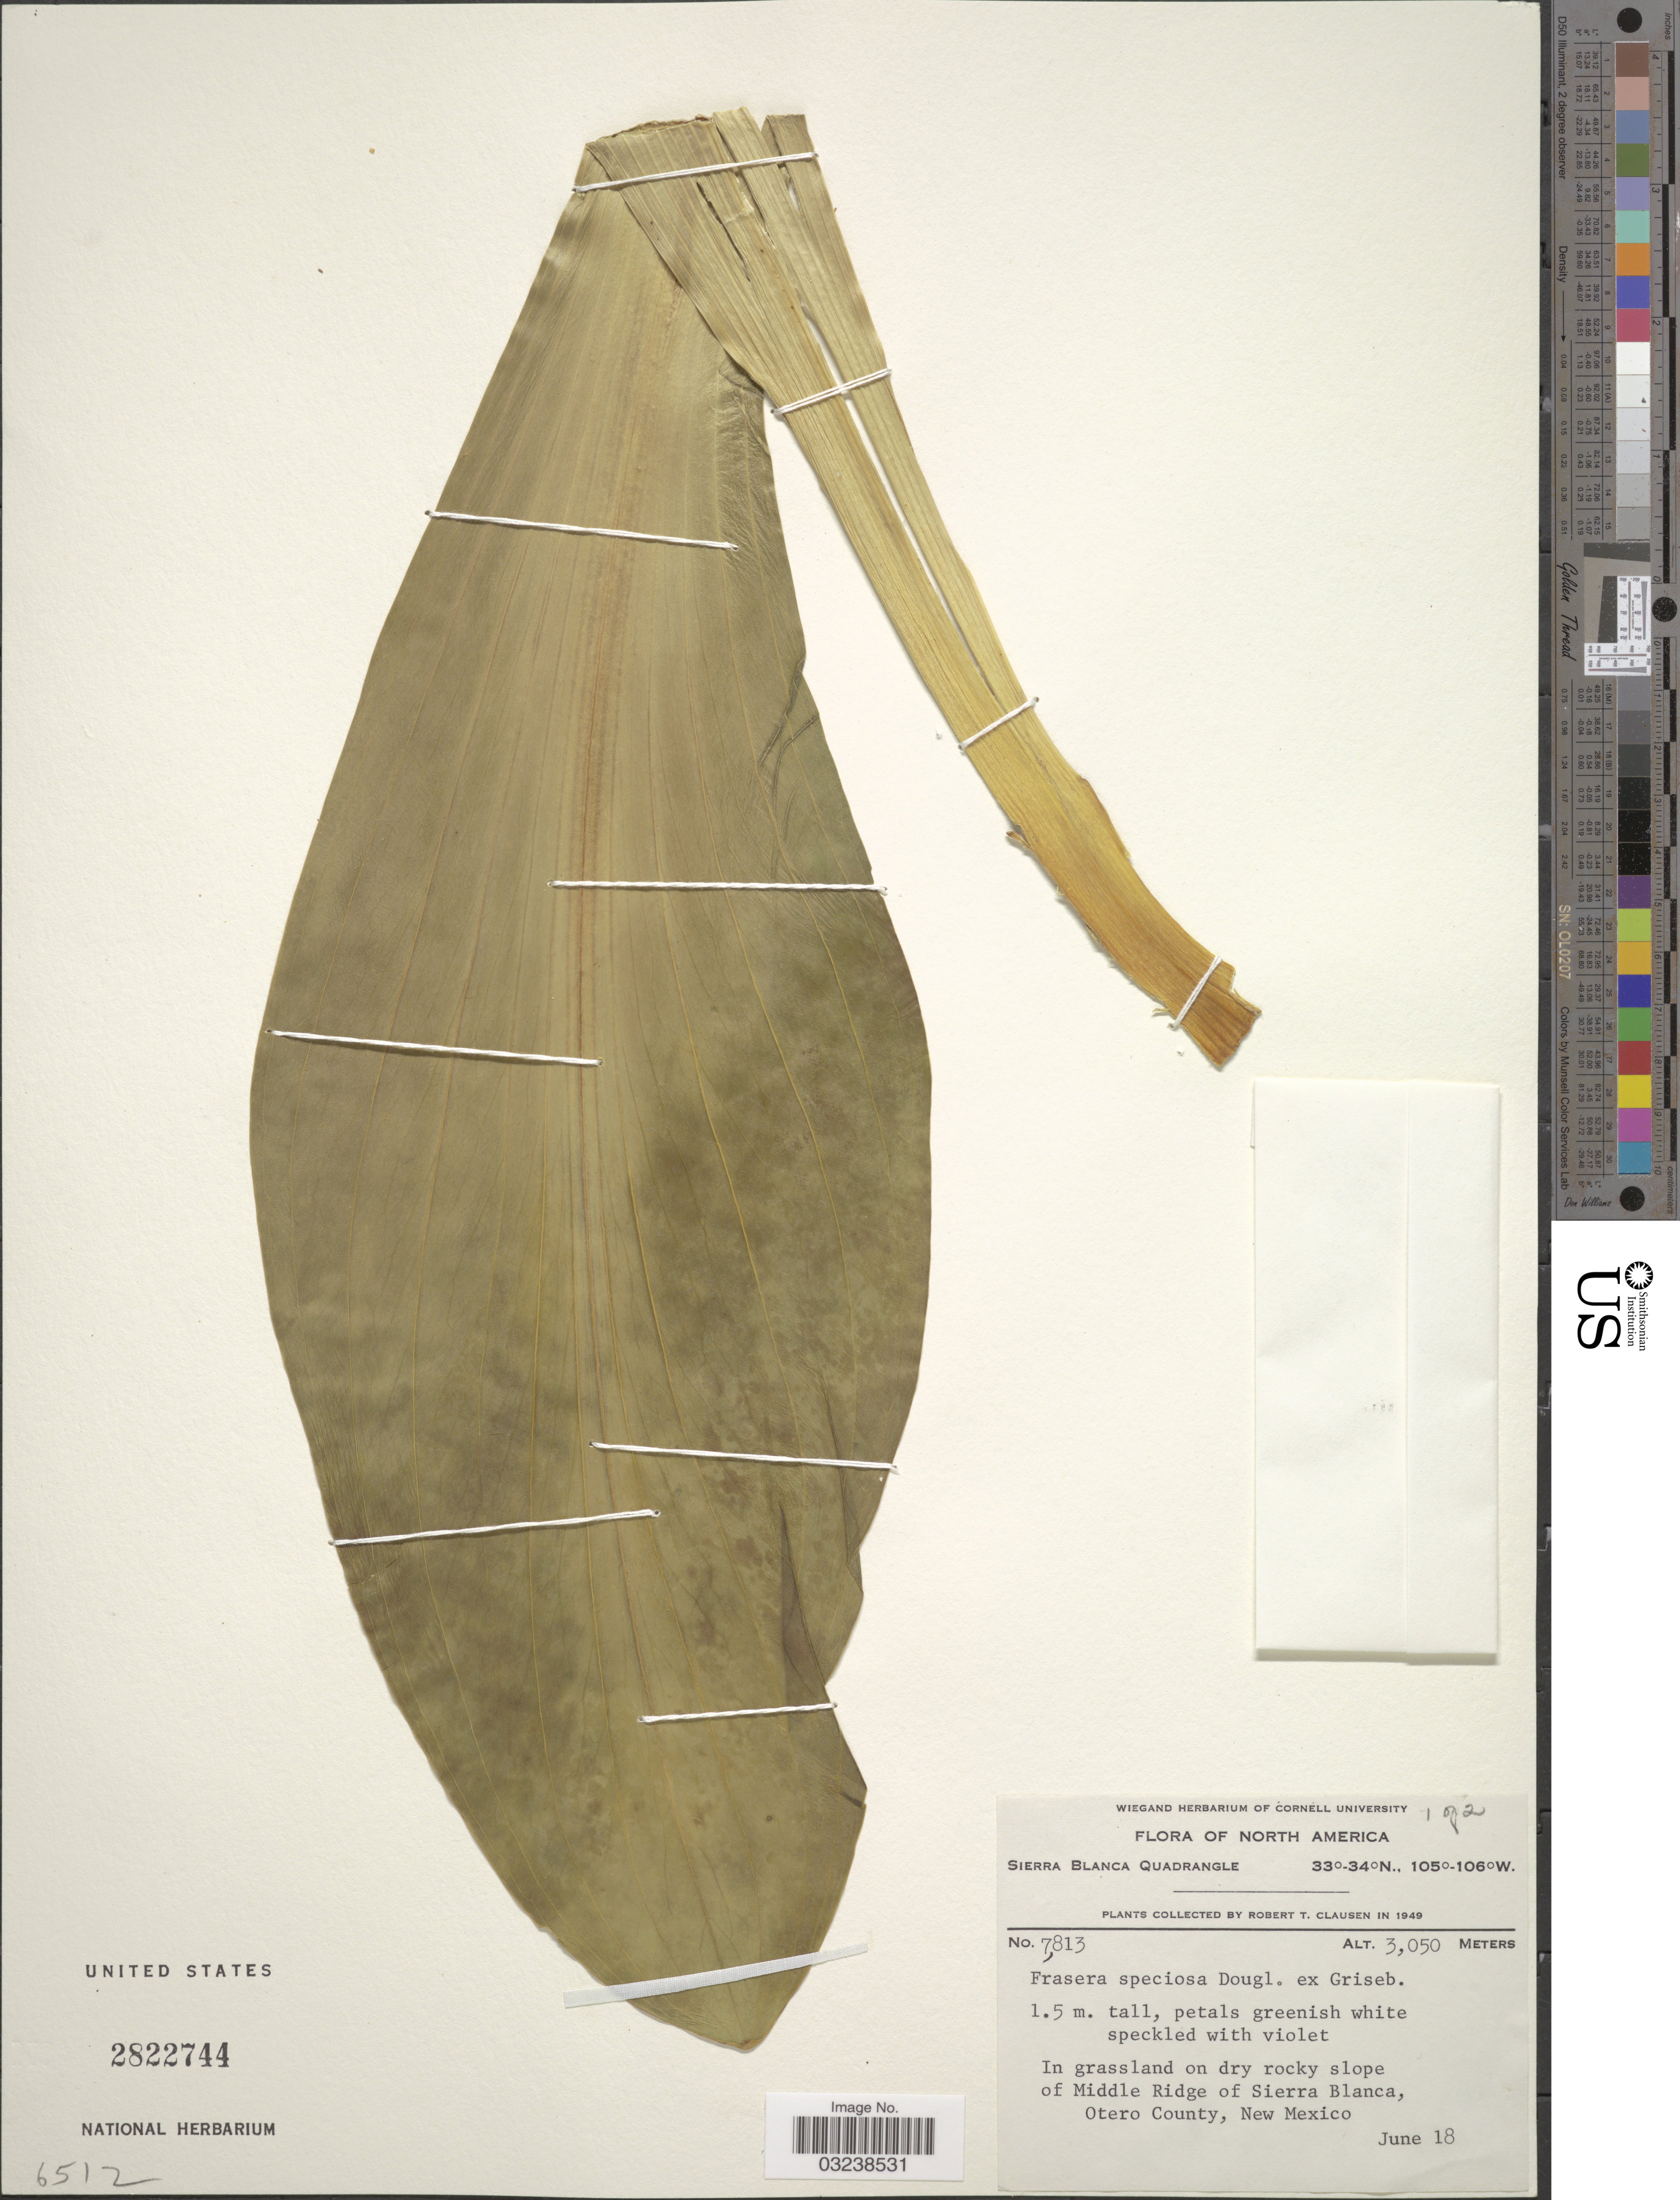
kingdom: Plantae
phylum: Tracheophyta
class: Magnoliopsida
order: Gentianales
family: Gentianaceae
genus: Swertia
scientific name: Swertia radiata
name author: (Kellogg) Kuntze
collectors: R. T. Clausen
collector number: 7813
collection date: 1949-06-18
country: United States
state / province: New Mexico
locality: Sierra Blanca Quadrangle. In grassland on dry rocky slope of Middle Ridge of Sierra Blanca, Otero County.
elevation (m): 3050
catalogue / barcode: US 2822744